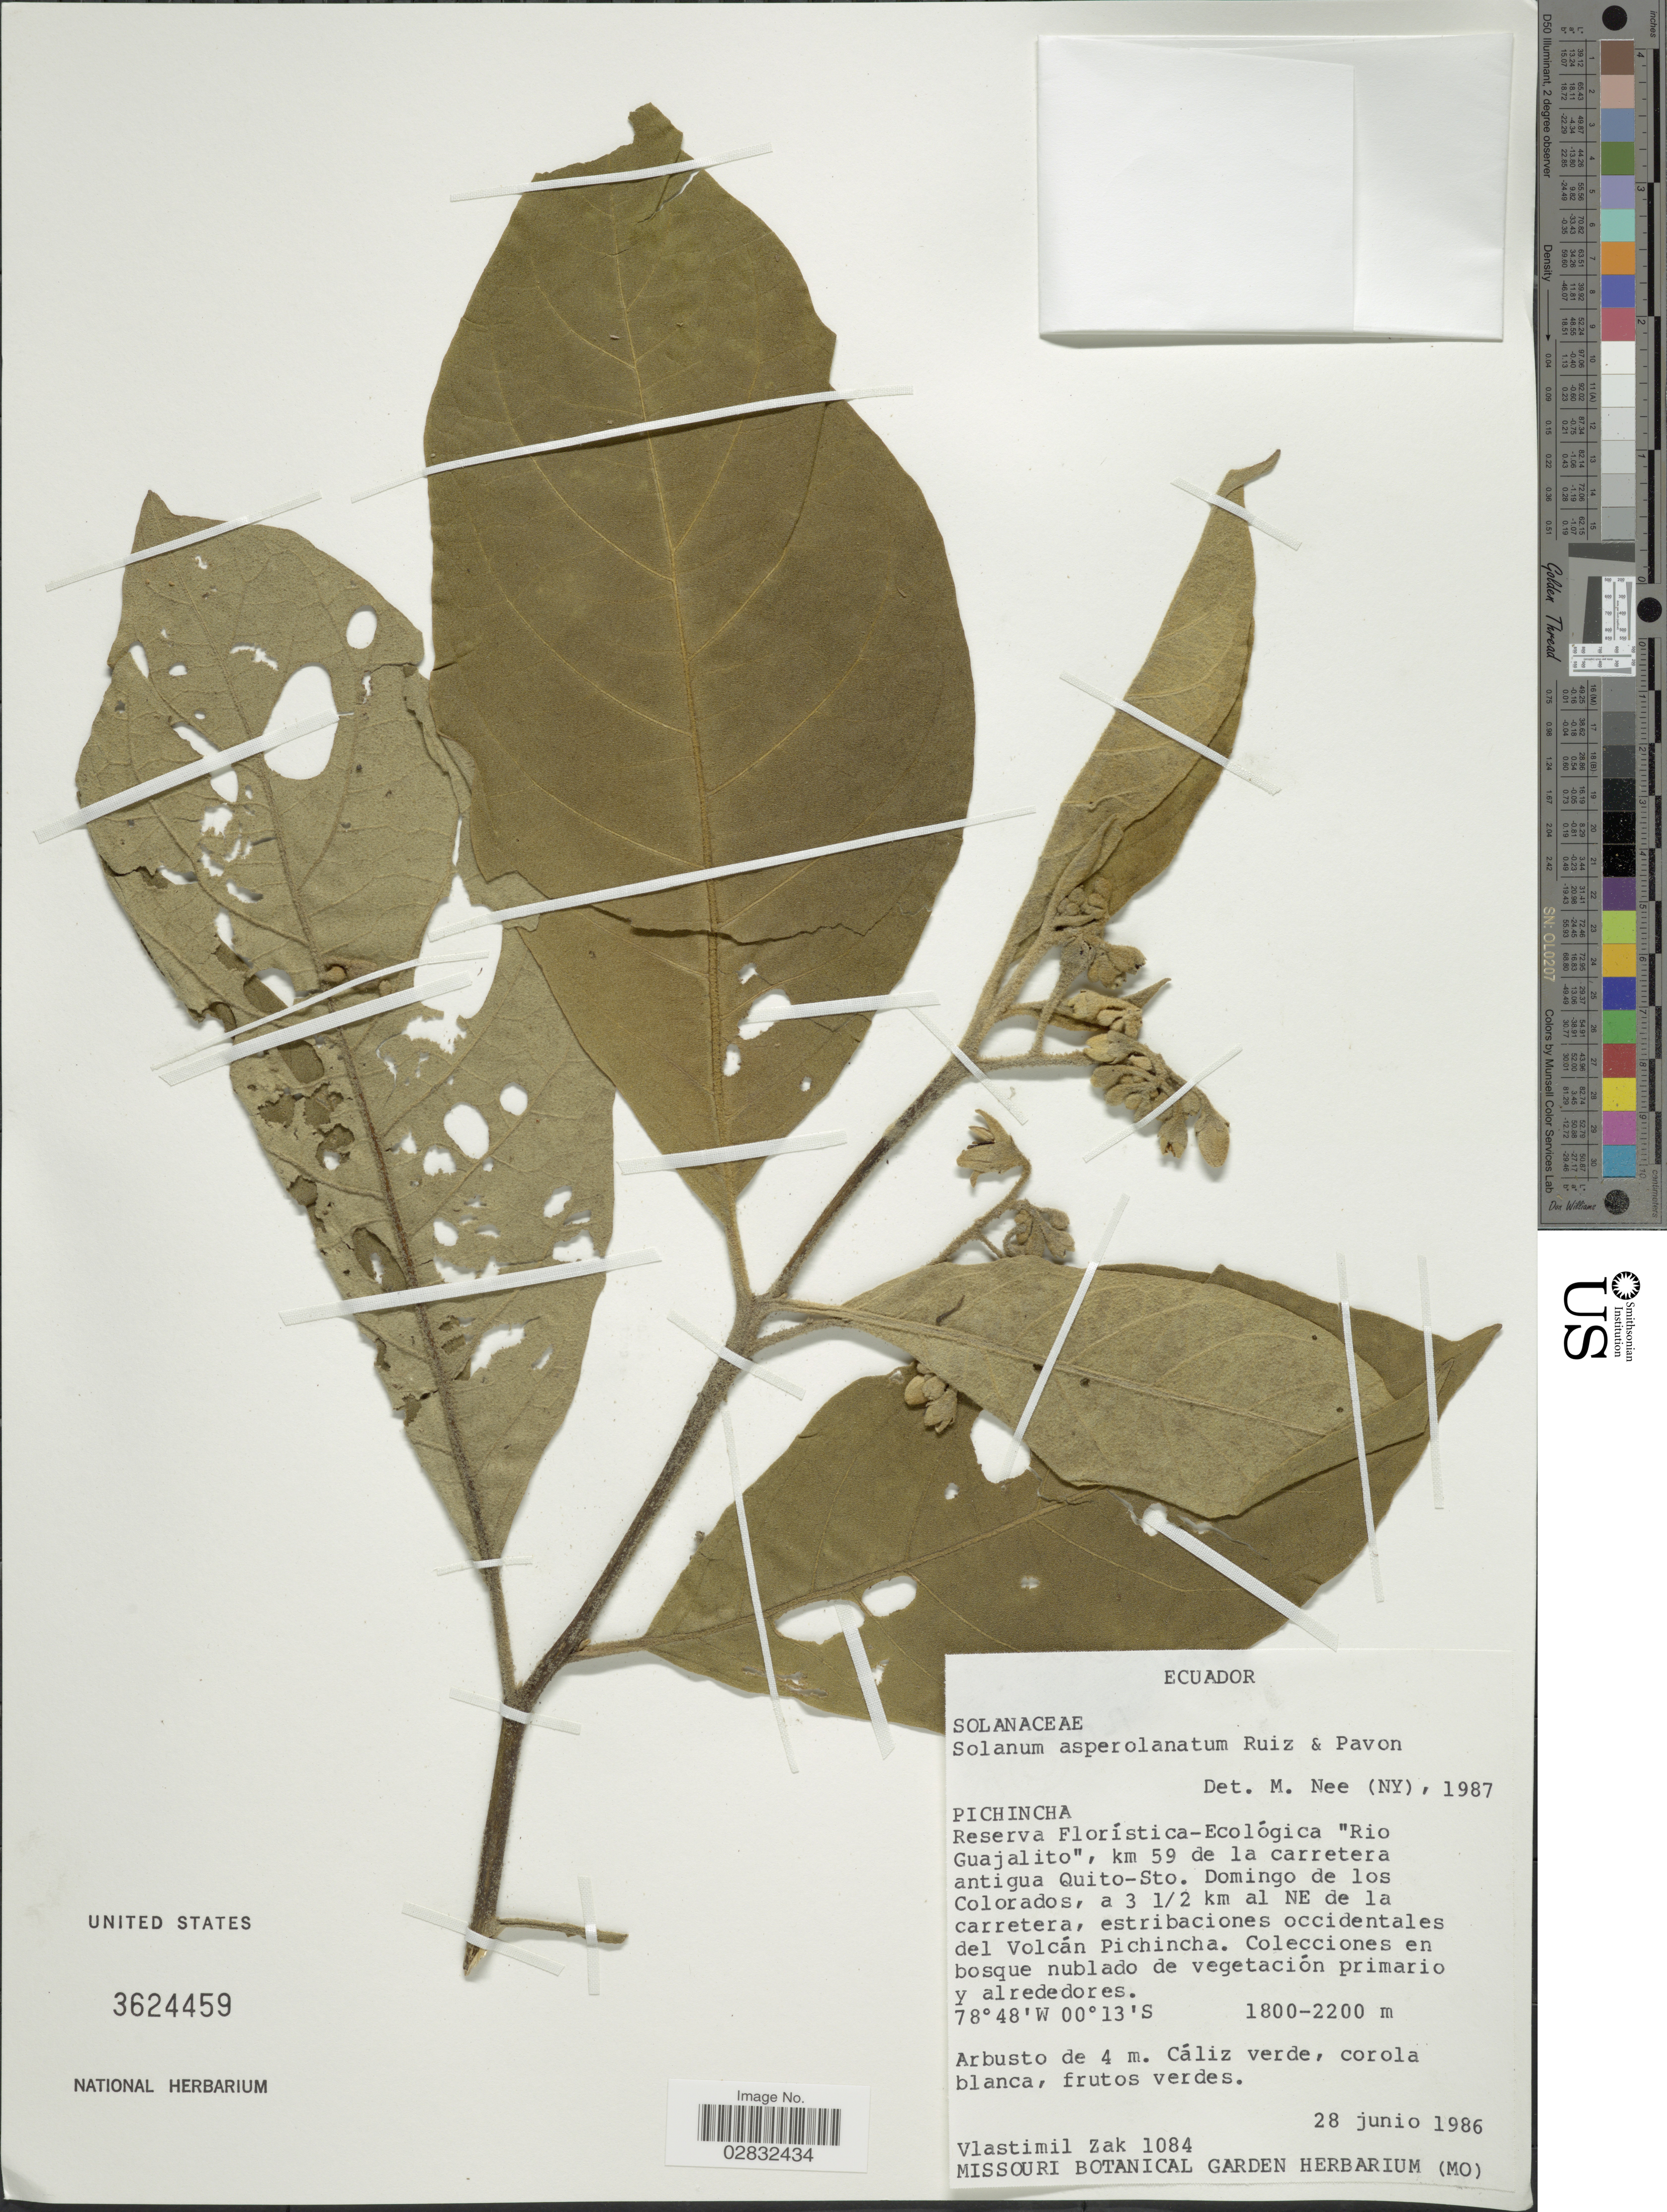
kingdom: Plantae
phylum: Tracheophyta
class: Magnoliopsida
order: Solanales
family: Solanaceae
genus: Solanum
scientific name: Solanum asperolatum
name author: Ruiz & Pav.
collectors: V. Zak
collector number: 1084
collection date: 1986-06-28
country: Ecuador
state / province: Pichincha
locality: Reserva Florística-Ecológica "Rio Guajalito", km 59 de la carretera antigua Quito-Sto. Domingo de los Colorados, a 3½ km al NE de la carretera, estribaciones occidentales del Volcán Pichincha.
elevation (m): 1800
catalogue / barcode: US 3624459